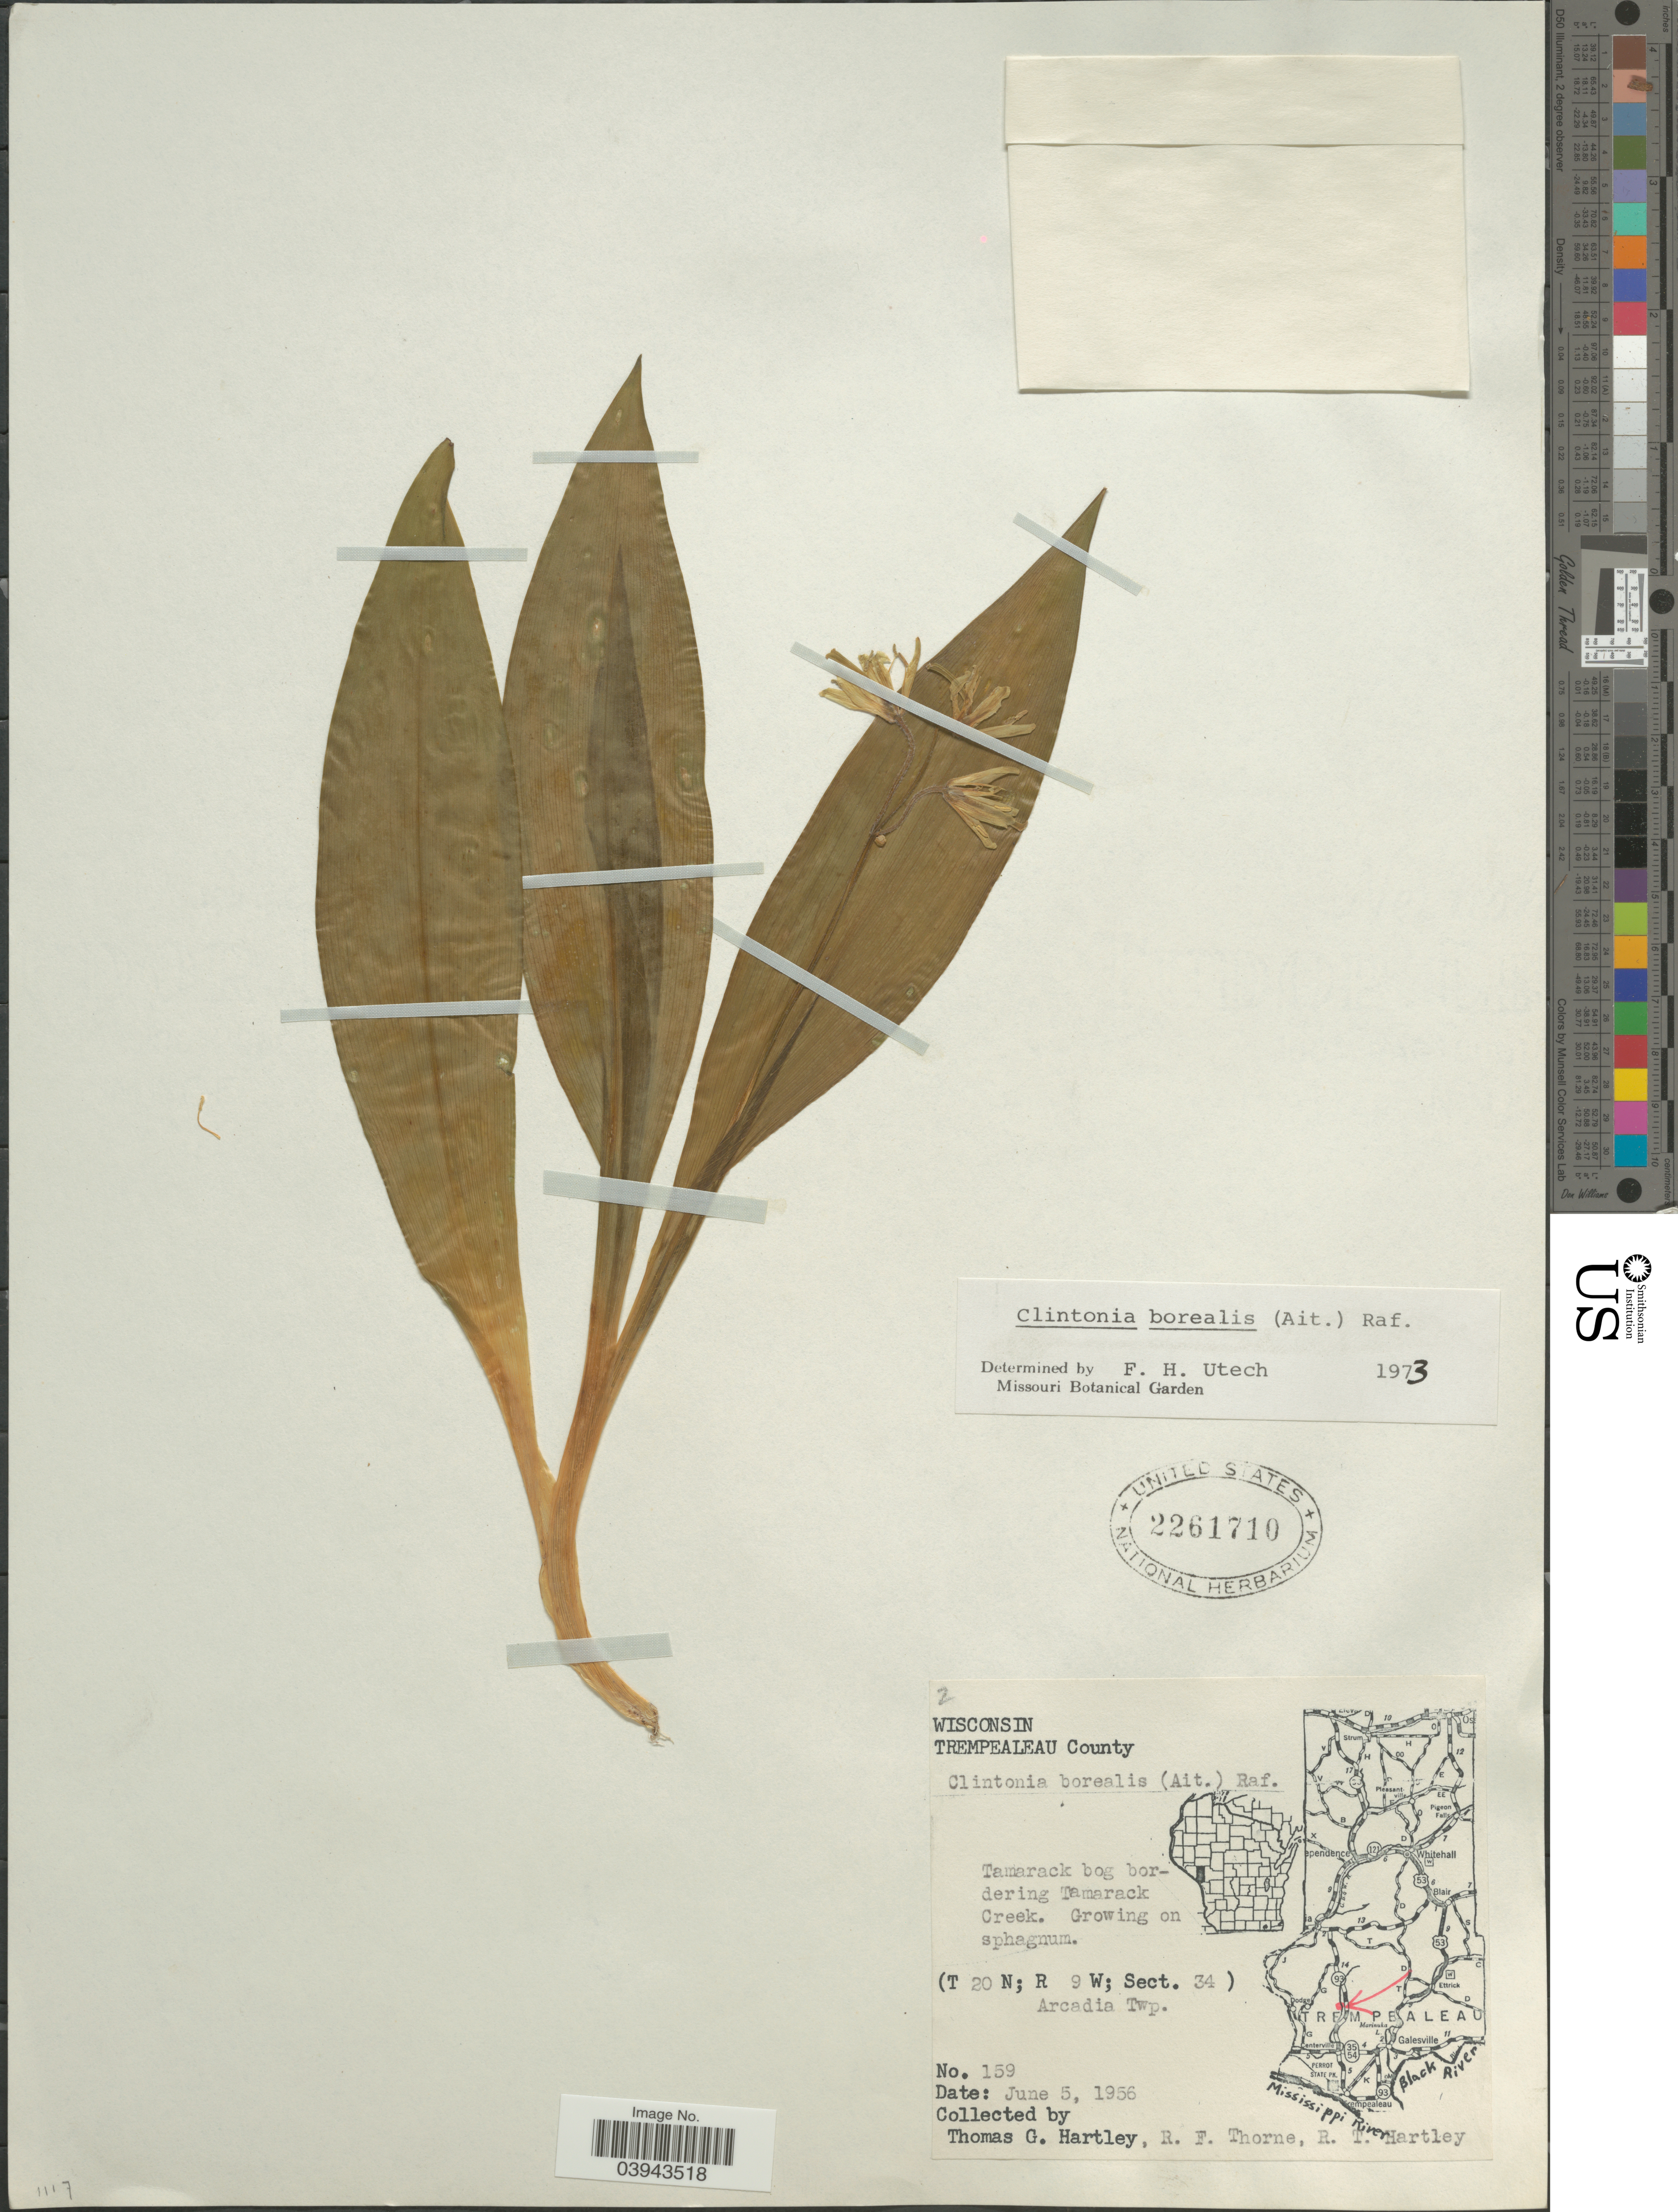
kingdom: Plantae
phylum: Tracheophyta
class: Liliopsida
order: Liliales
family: Liliaceae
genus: Clintonia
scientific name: Clintonia borealis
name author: (Aiton) Raf.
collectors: T. G. Hartley, R. Thorne & R. T. Hartley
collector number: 159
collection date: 1956-06-05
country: United States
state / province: Wisconsin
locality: Trempealeau County. Tamarack bog bordering Tamarack Creek. (T 20 N; R 9 W; Sect. 34). Arcadia Twp.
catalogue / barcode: US 2261710